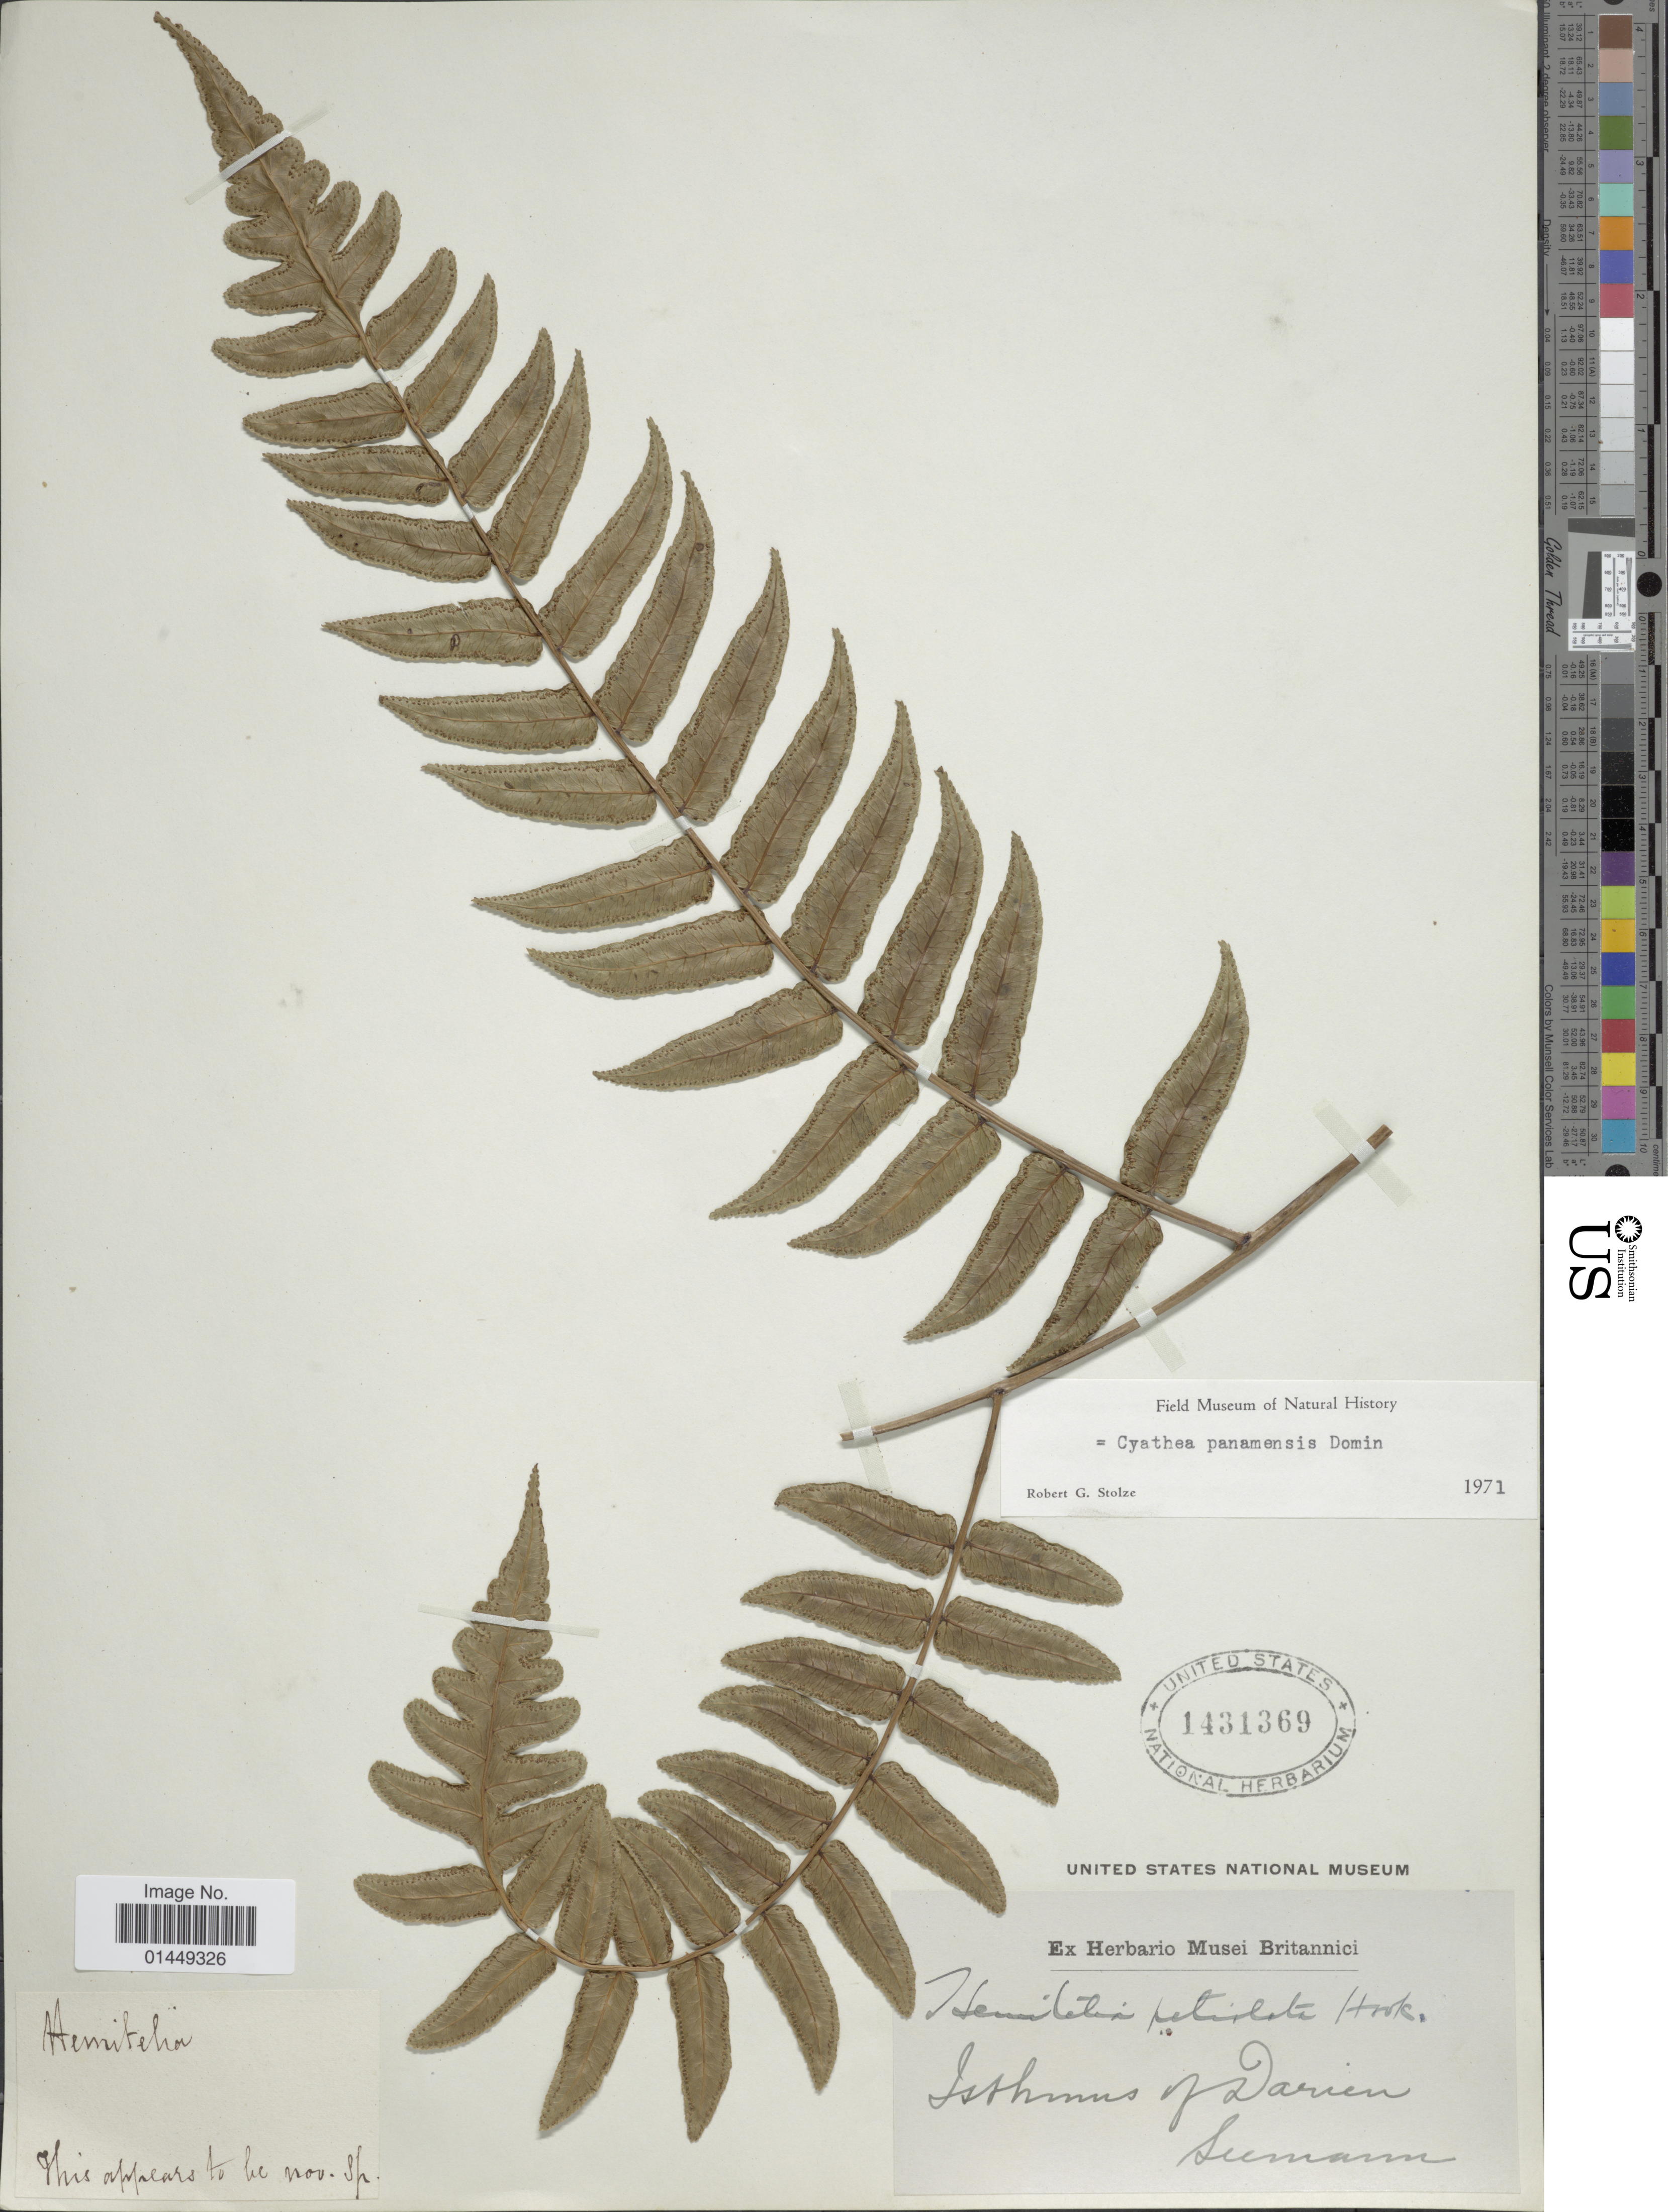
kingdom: Plantae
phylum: Tracheophyta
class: Polypodiopsida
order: Cyatheales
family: Cyatheaceae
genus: Cyathea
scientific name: Cyathea petiolata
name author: (Hook.) R.M. Tryon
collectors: -. Seemann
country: Panama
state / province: Darién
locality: Isthmus of Darien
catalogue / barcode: US 1431369